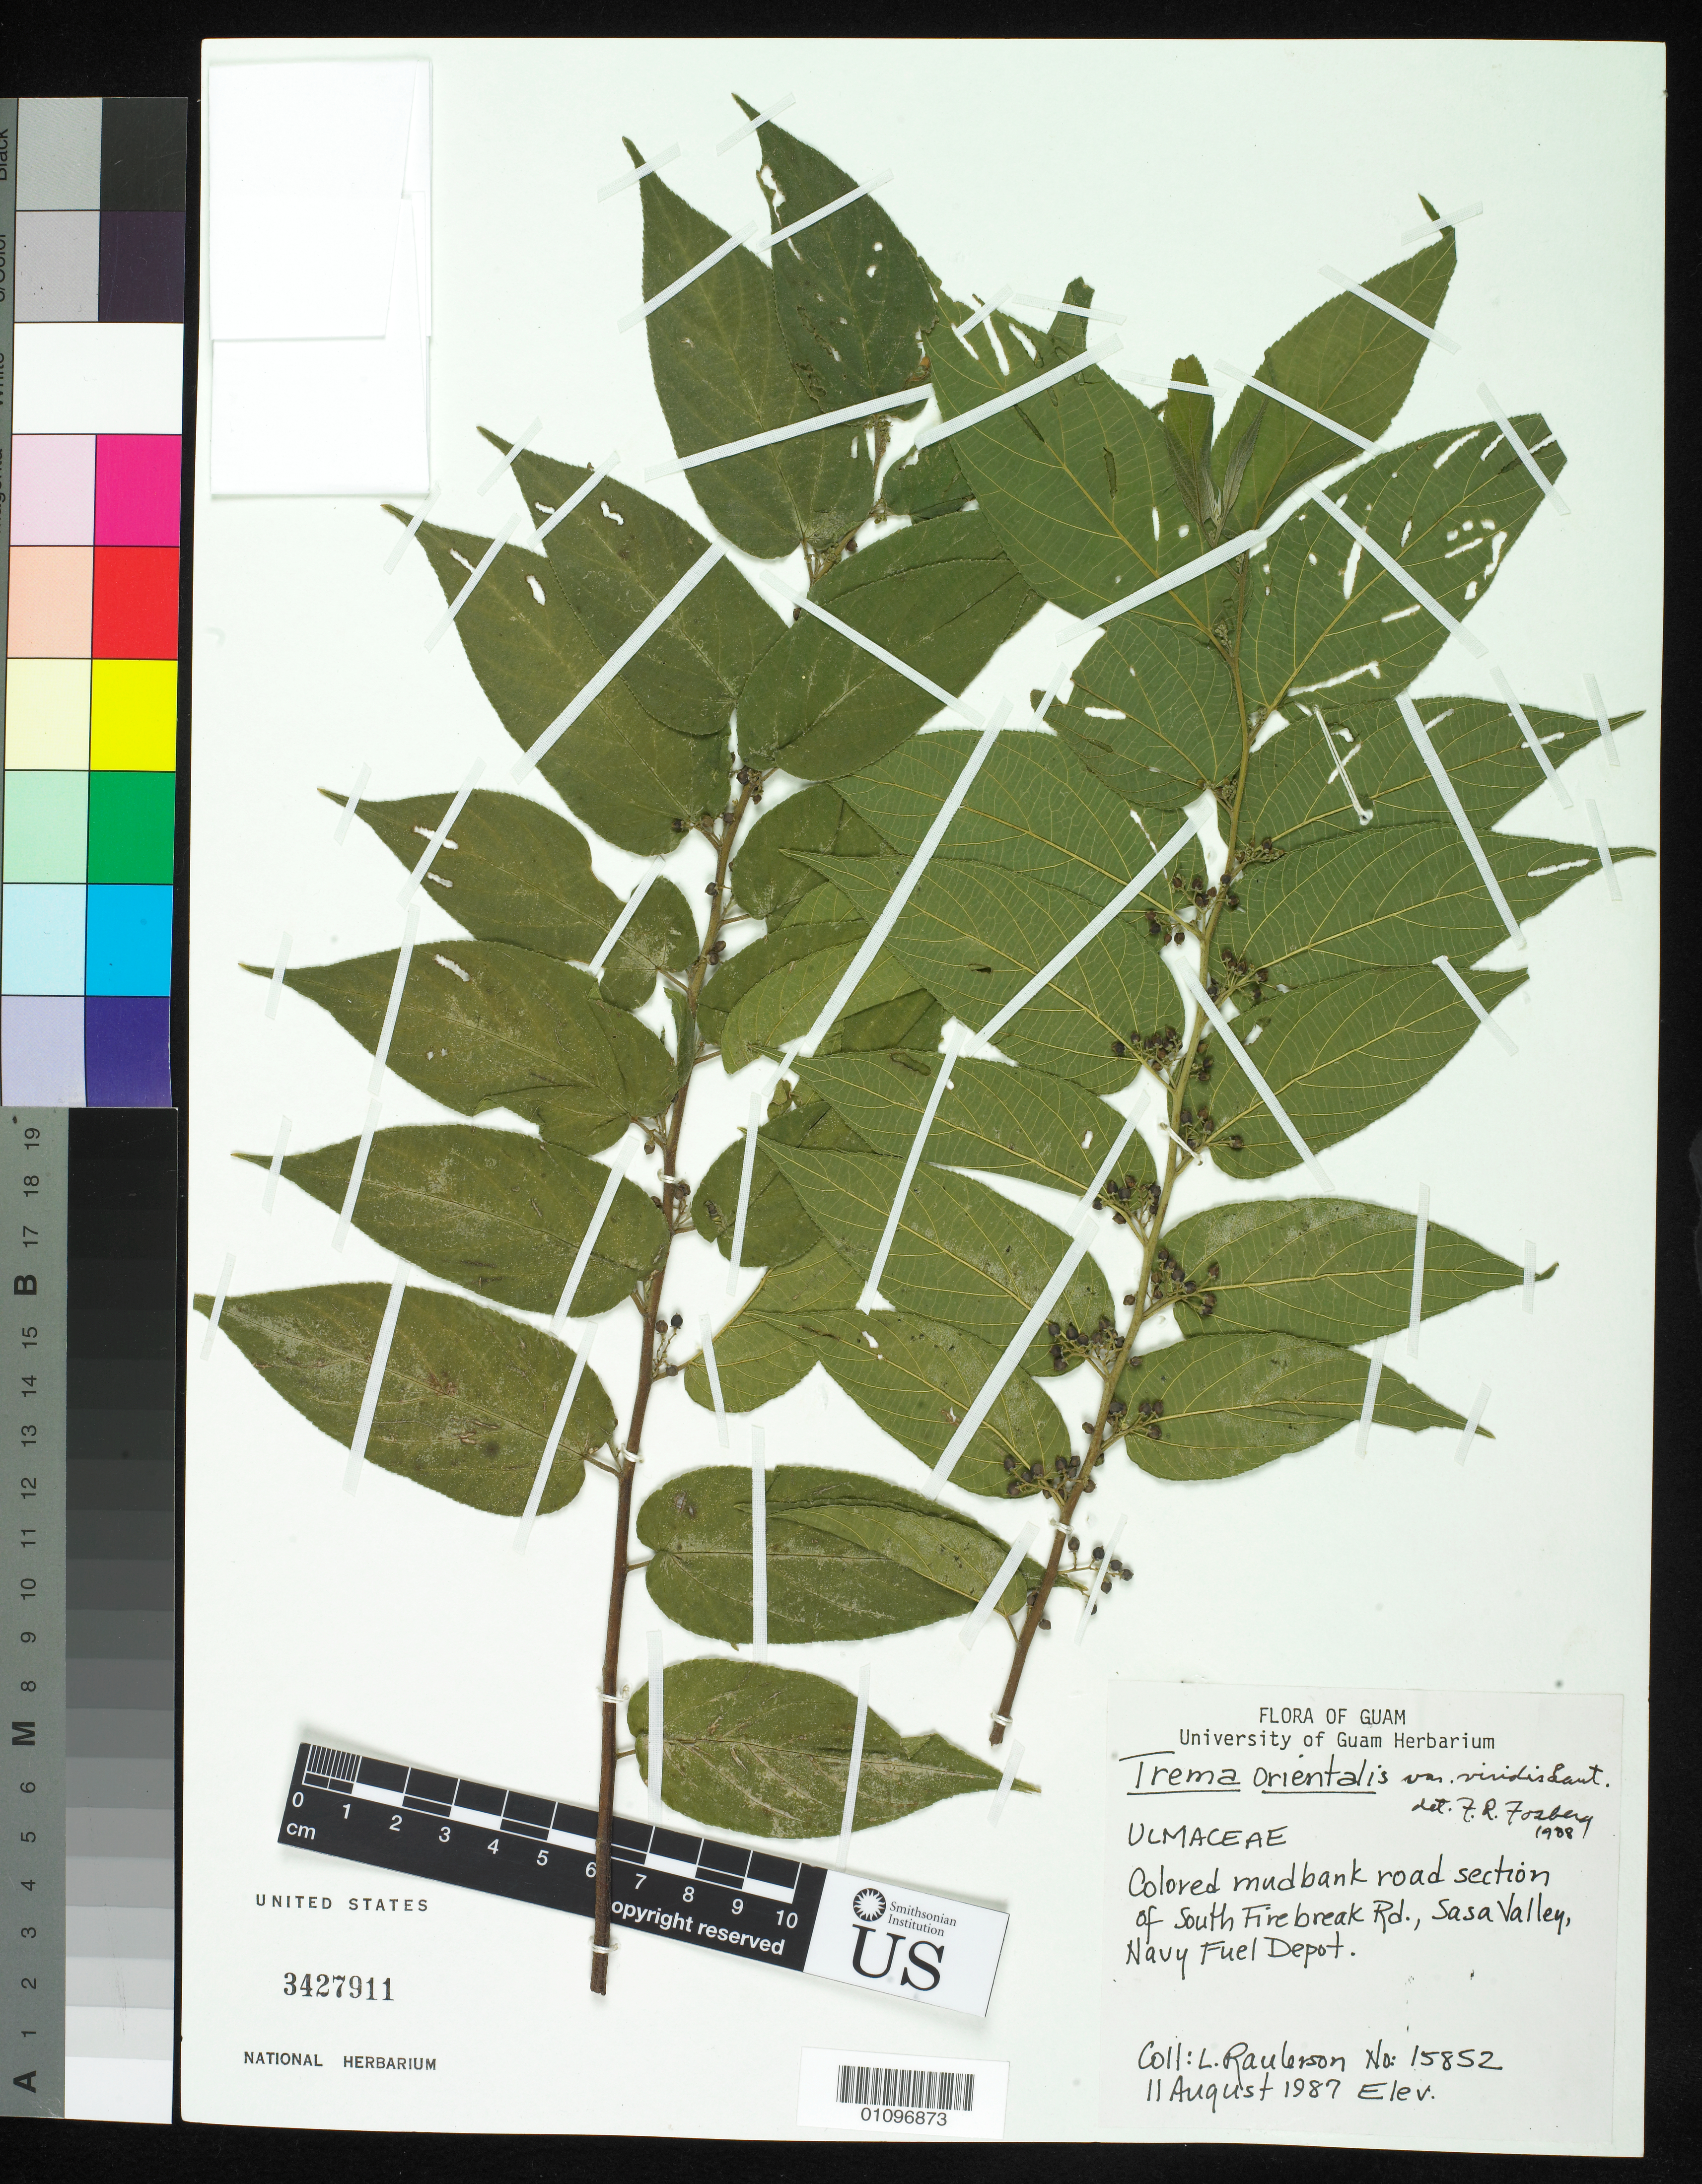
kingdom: Plantae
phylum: Tracheophyta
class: Magnoliopsida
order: Rosales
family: Cannabaceae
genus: Trema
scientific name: Trema orientale var. viridis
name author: (L.) Blume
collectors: L. Raulerson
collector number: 15852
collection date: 1987-08-11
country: Guam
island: Guam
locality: Colored mudbank road section of South Firebreak Rd., Sasa Valley, Navy Fuel Depot.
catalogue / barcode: US 3427911